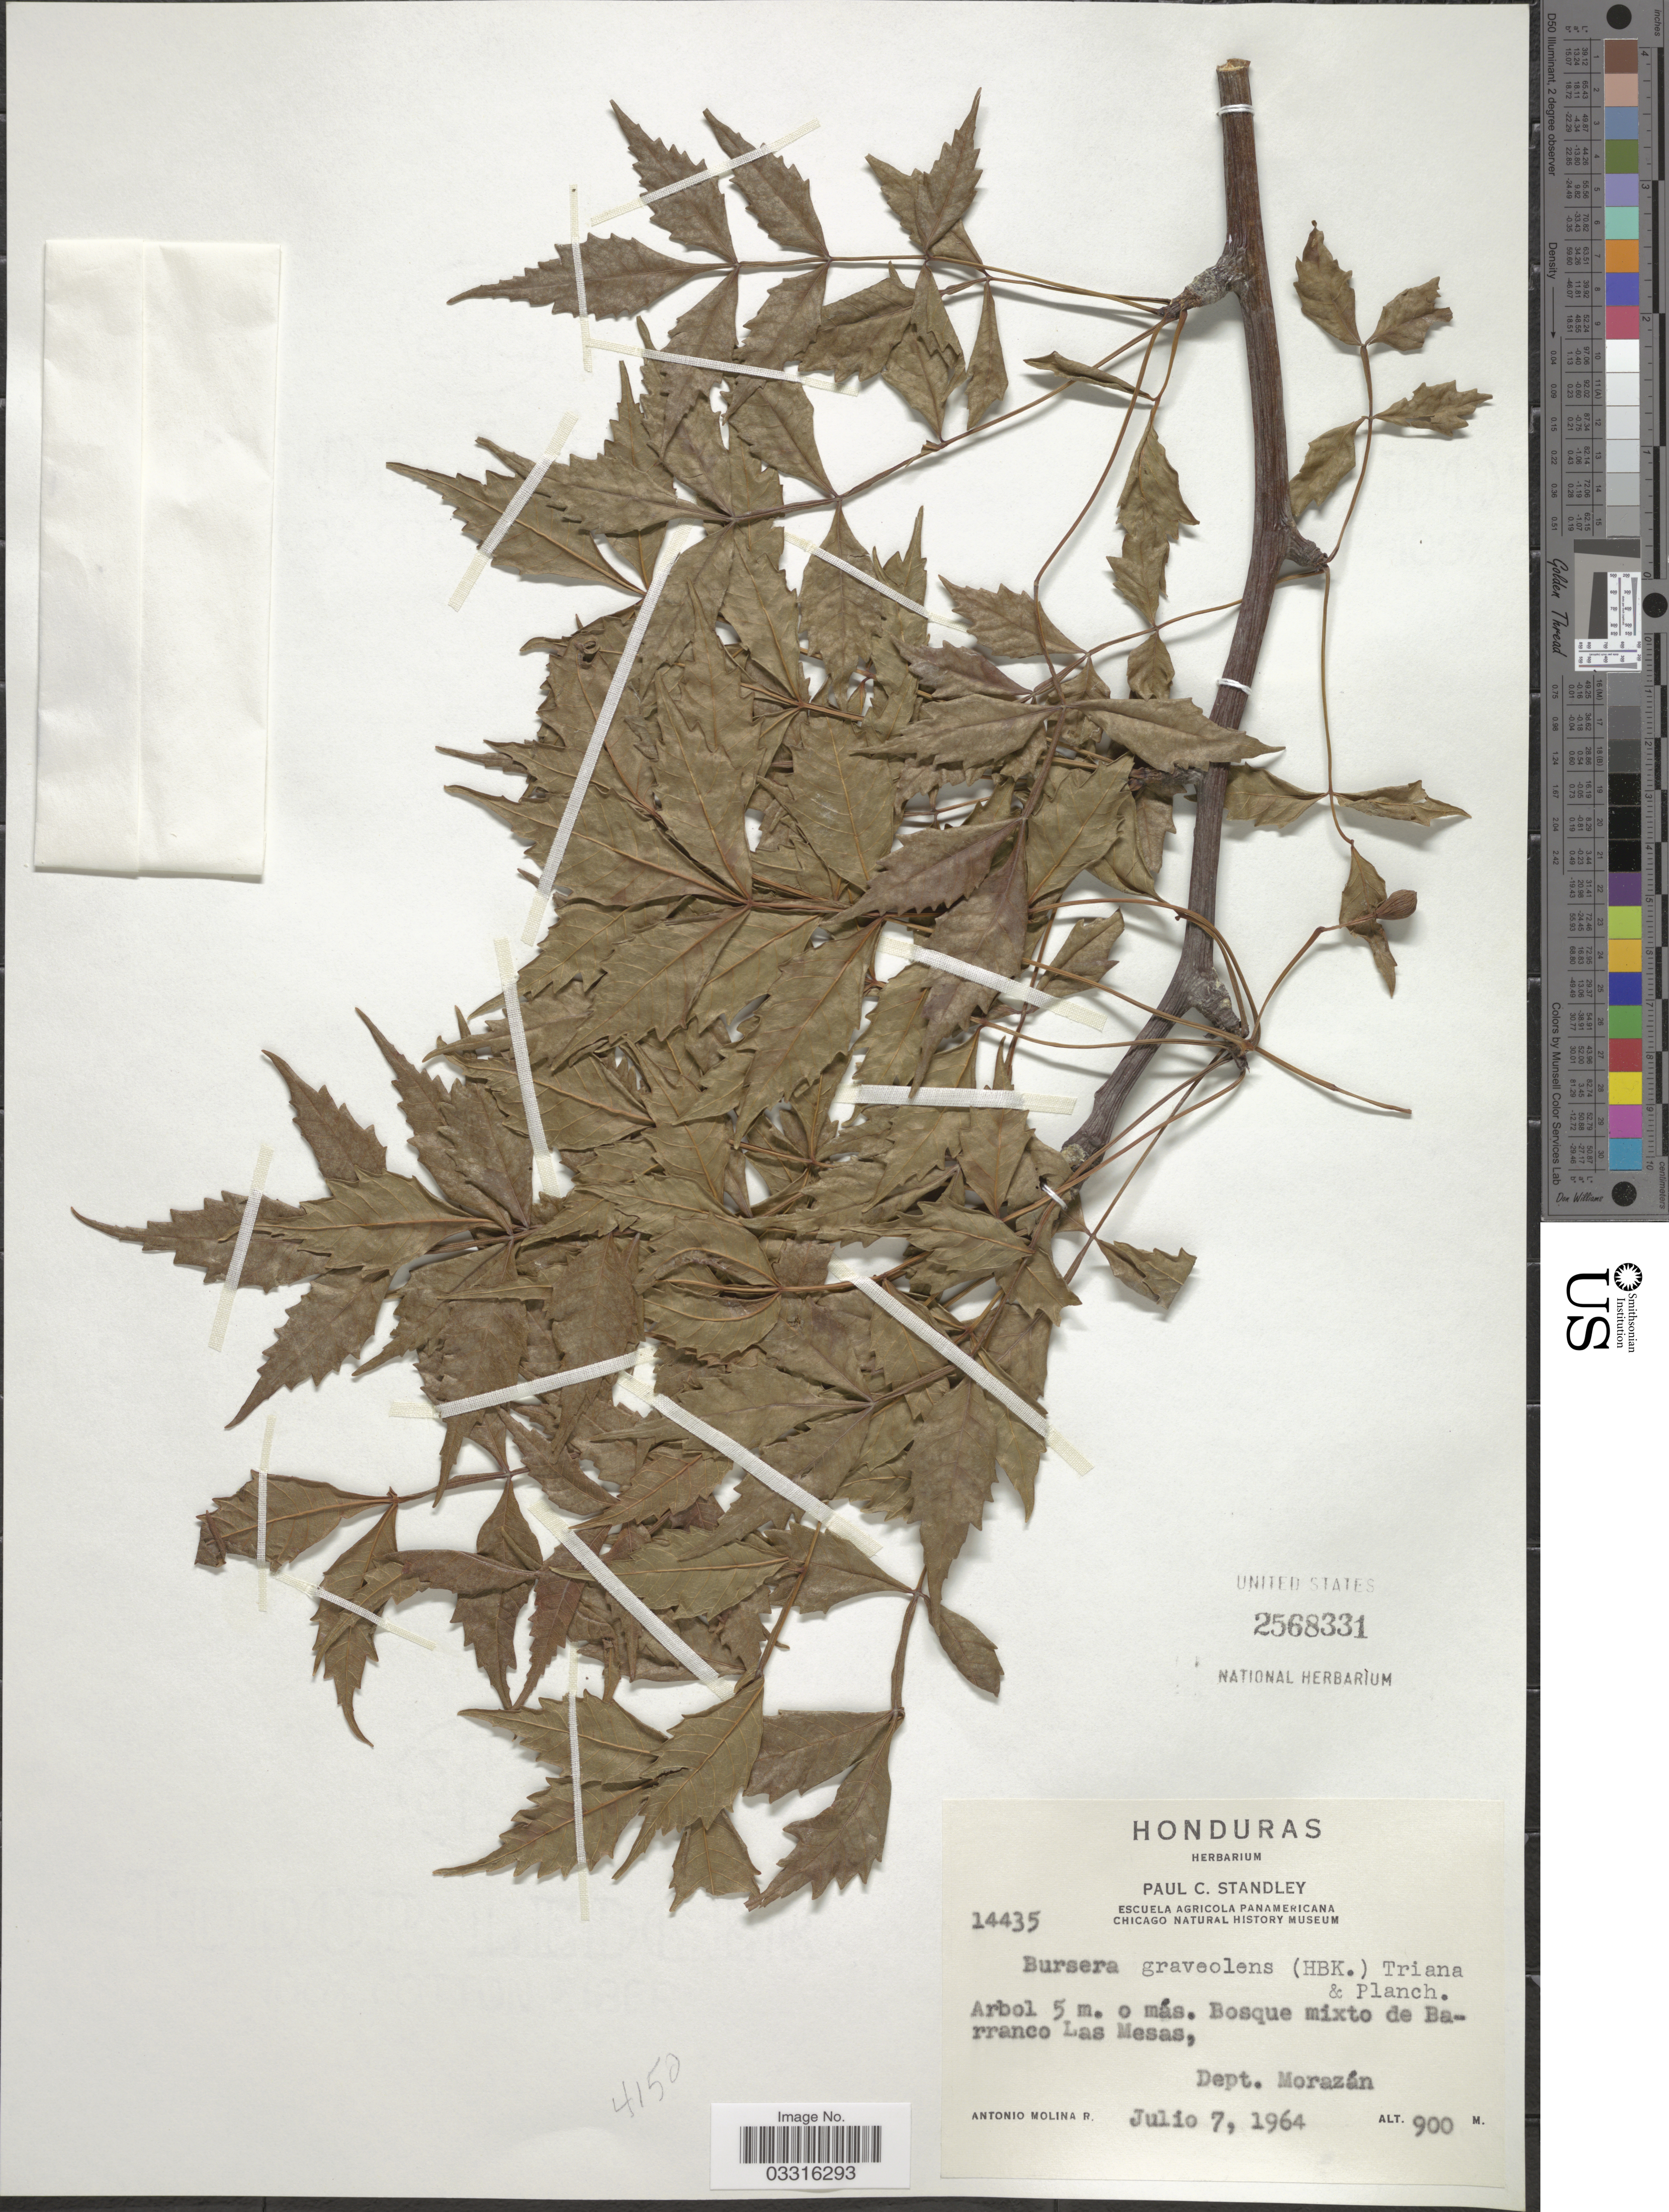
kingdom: Plantae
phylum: Tracheophyta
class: Magnoliopsida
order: Sapindales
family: Burseraceae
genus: Bursera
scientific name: Bursera graveolens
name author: (Kunth) Triana & Planch.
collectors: A. Molina R.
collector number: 14435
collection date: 1964-07-07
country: Honduras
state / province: Fco. Morazán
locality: Bosque mixto de Barranco Las Mesas, Dept. Morazán.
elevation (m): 900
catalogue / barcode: US 2568331